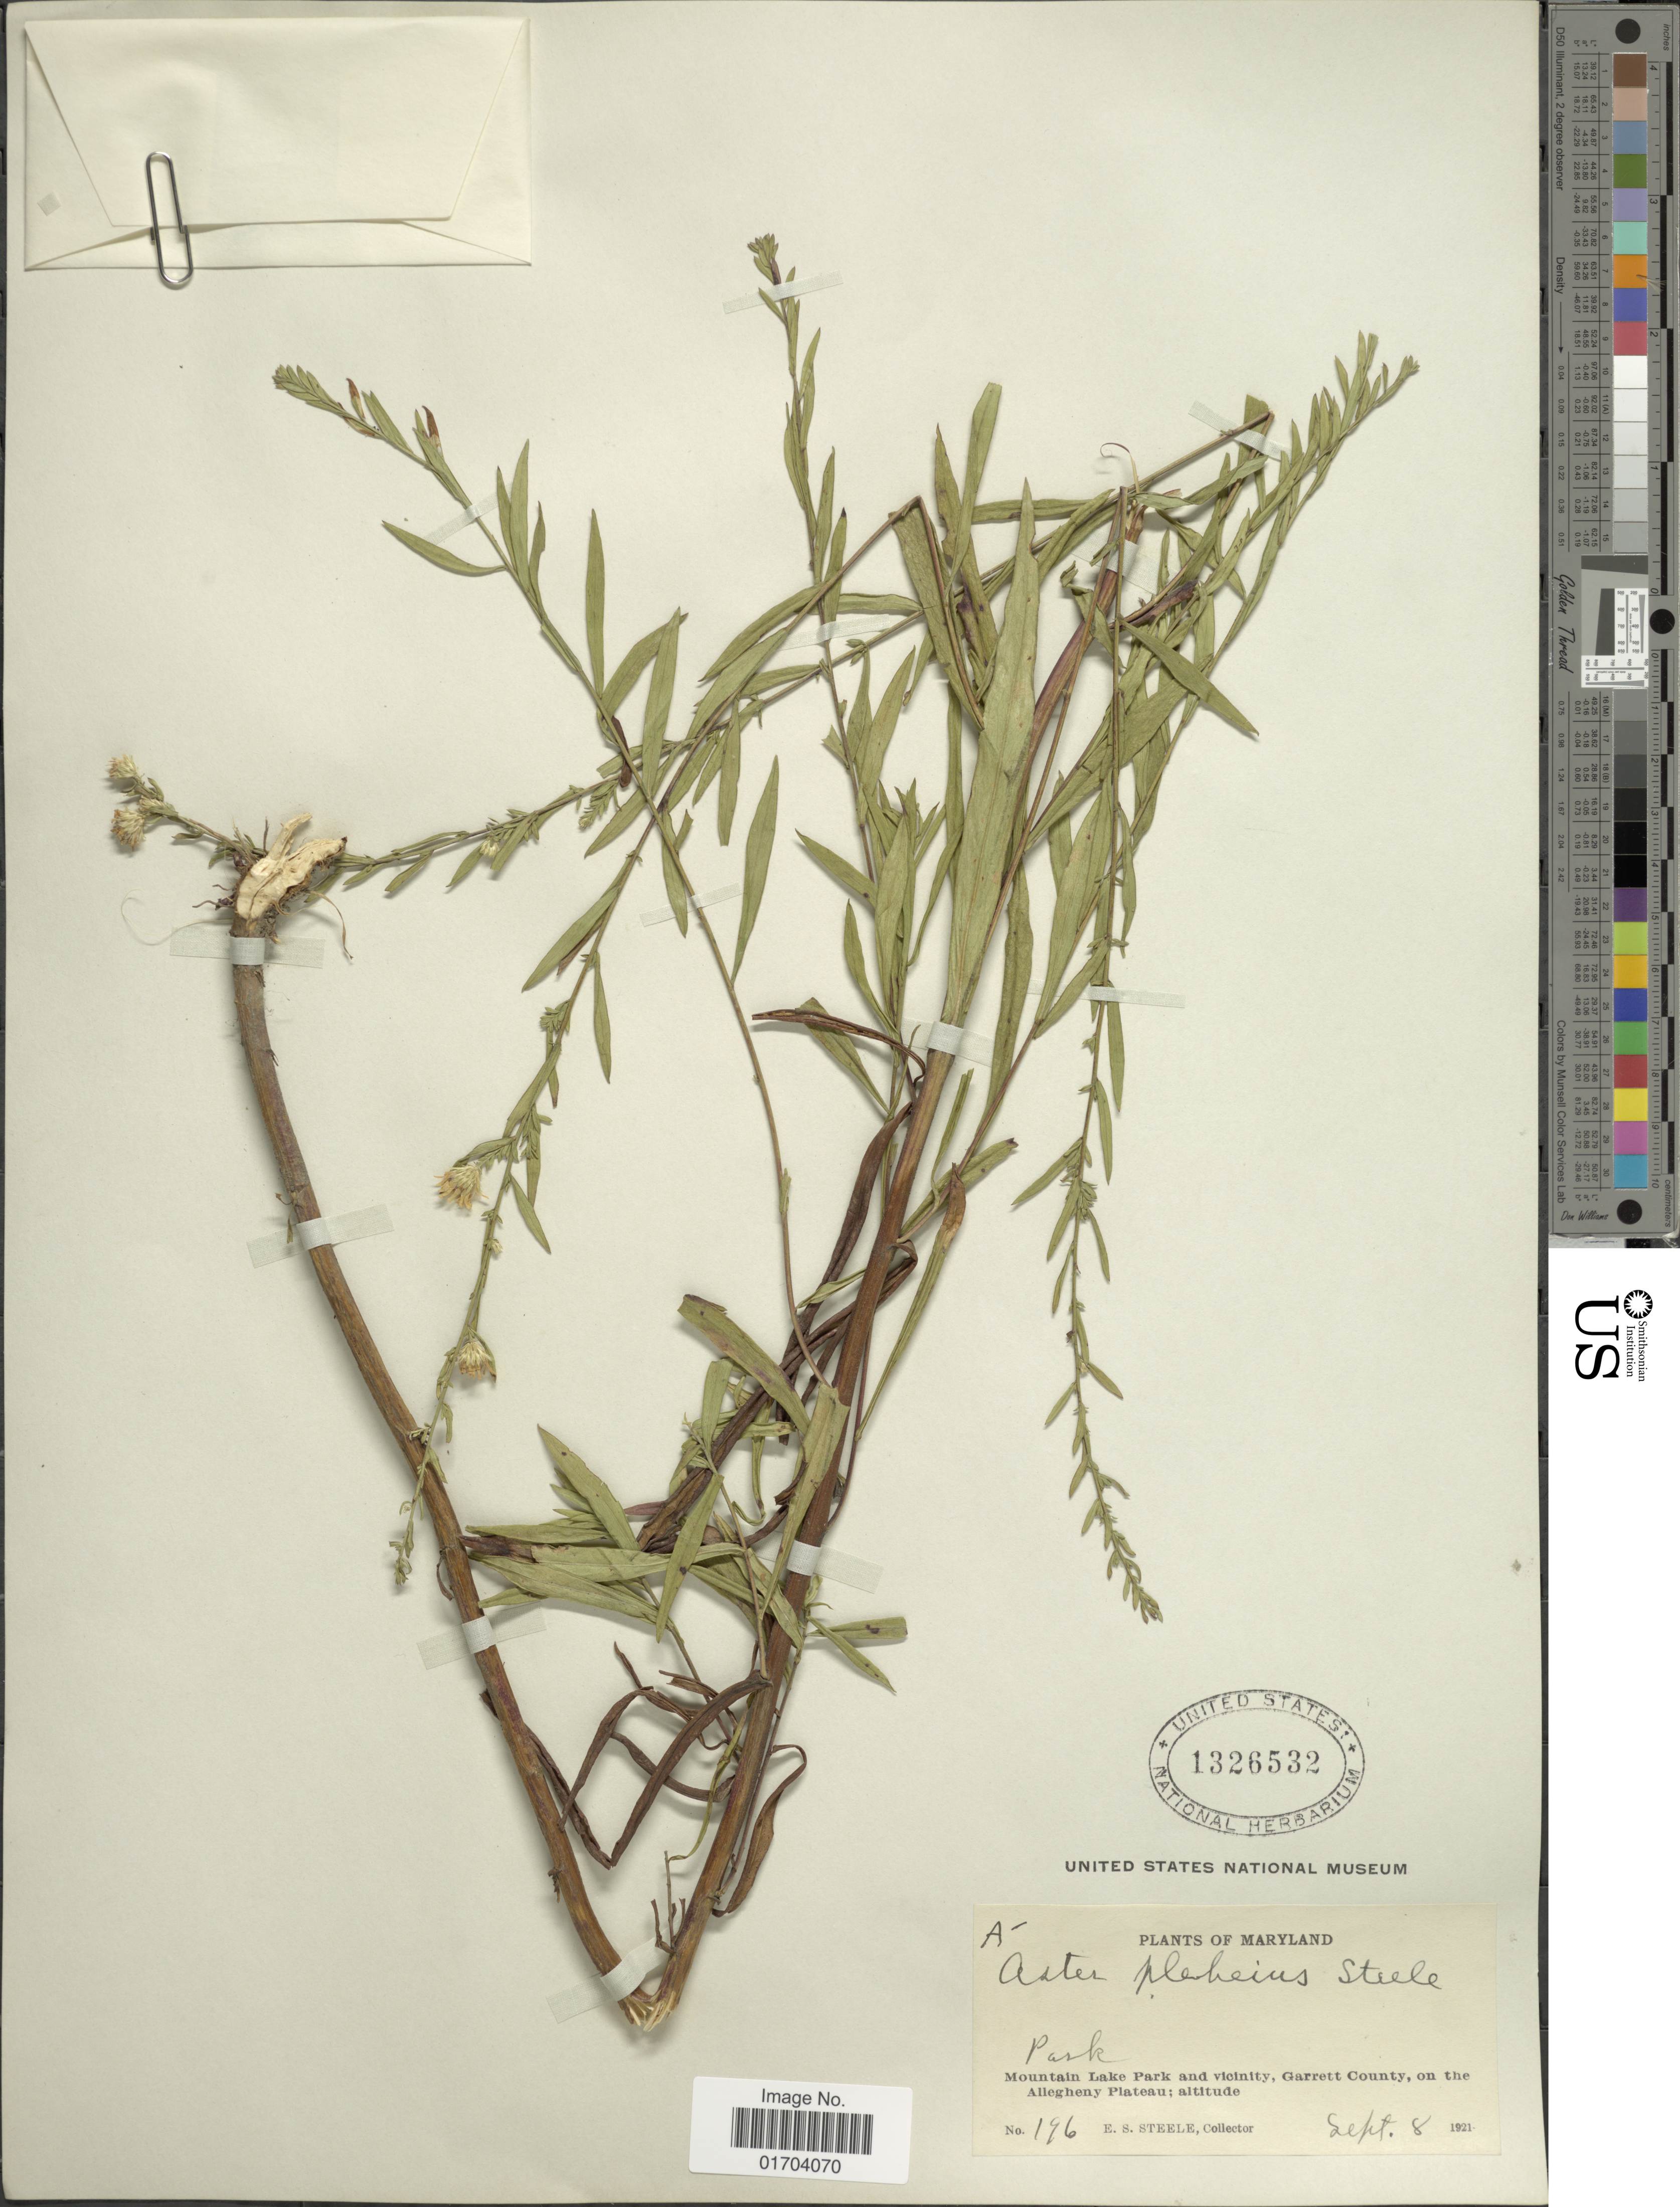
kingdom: Plantae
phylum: Tracheophyta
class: Magnoliopsida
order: Asterales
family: Asteraceae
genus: Aster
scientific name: Aster plebeius E.S. Steele sp. nov. ined.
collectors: E. Steele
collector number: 196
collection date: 1921-09-08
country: United States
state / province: Maryland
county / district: Garrett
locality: Park, Mountain Lake Park and Vicinity, Garrett County, on the Allegheny Plateau.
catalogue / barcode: US 1326532